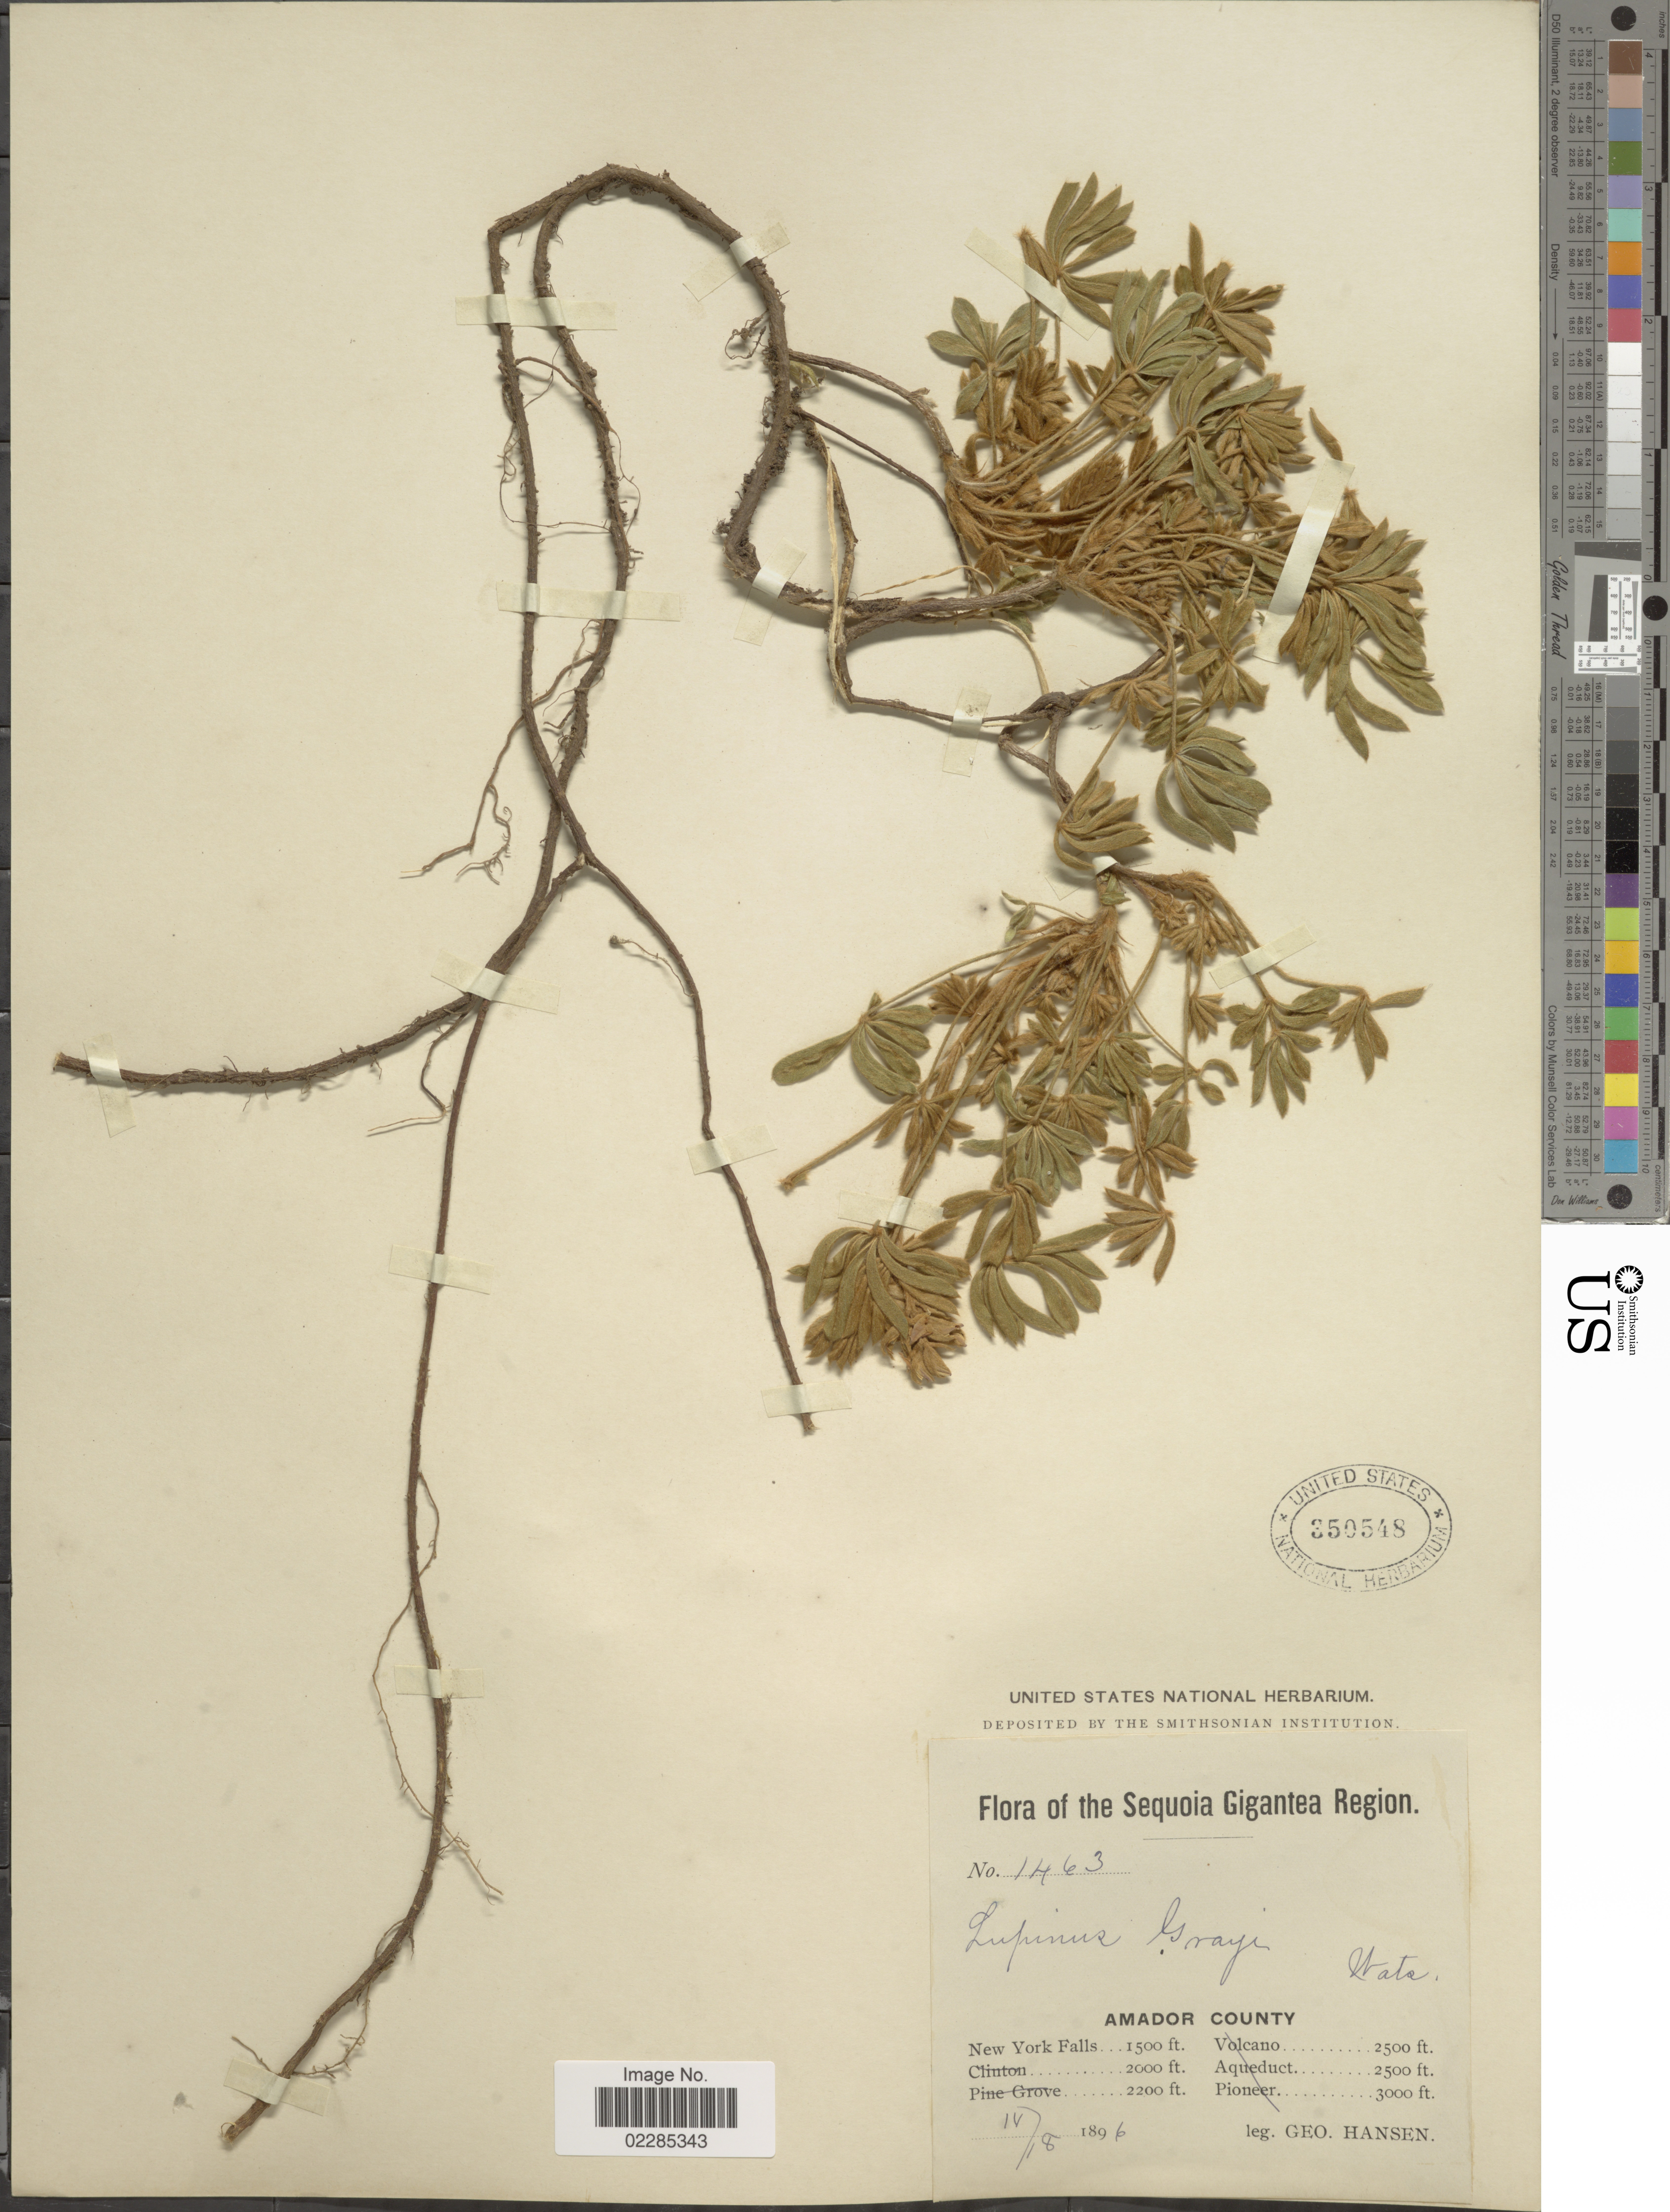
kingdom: Plantae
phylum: Tracheophyta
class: Magnoliopsida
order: Fabales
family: Fabaceae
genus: Lupinus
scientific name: Lupinus grayi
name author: S. Watson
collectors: G. Hansen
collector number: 1463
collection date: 1896-04-18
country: United States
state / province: California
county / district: Amador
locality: The Sequoia Gigantea Region, Amador County, New York Falls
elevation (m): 457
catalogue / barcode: US 350548